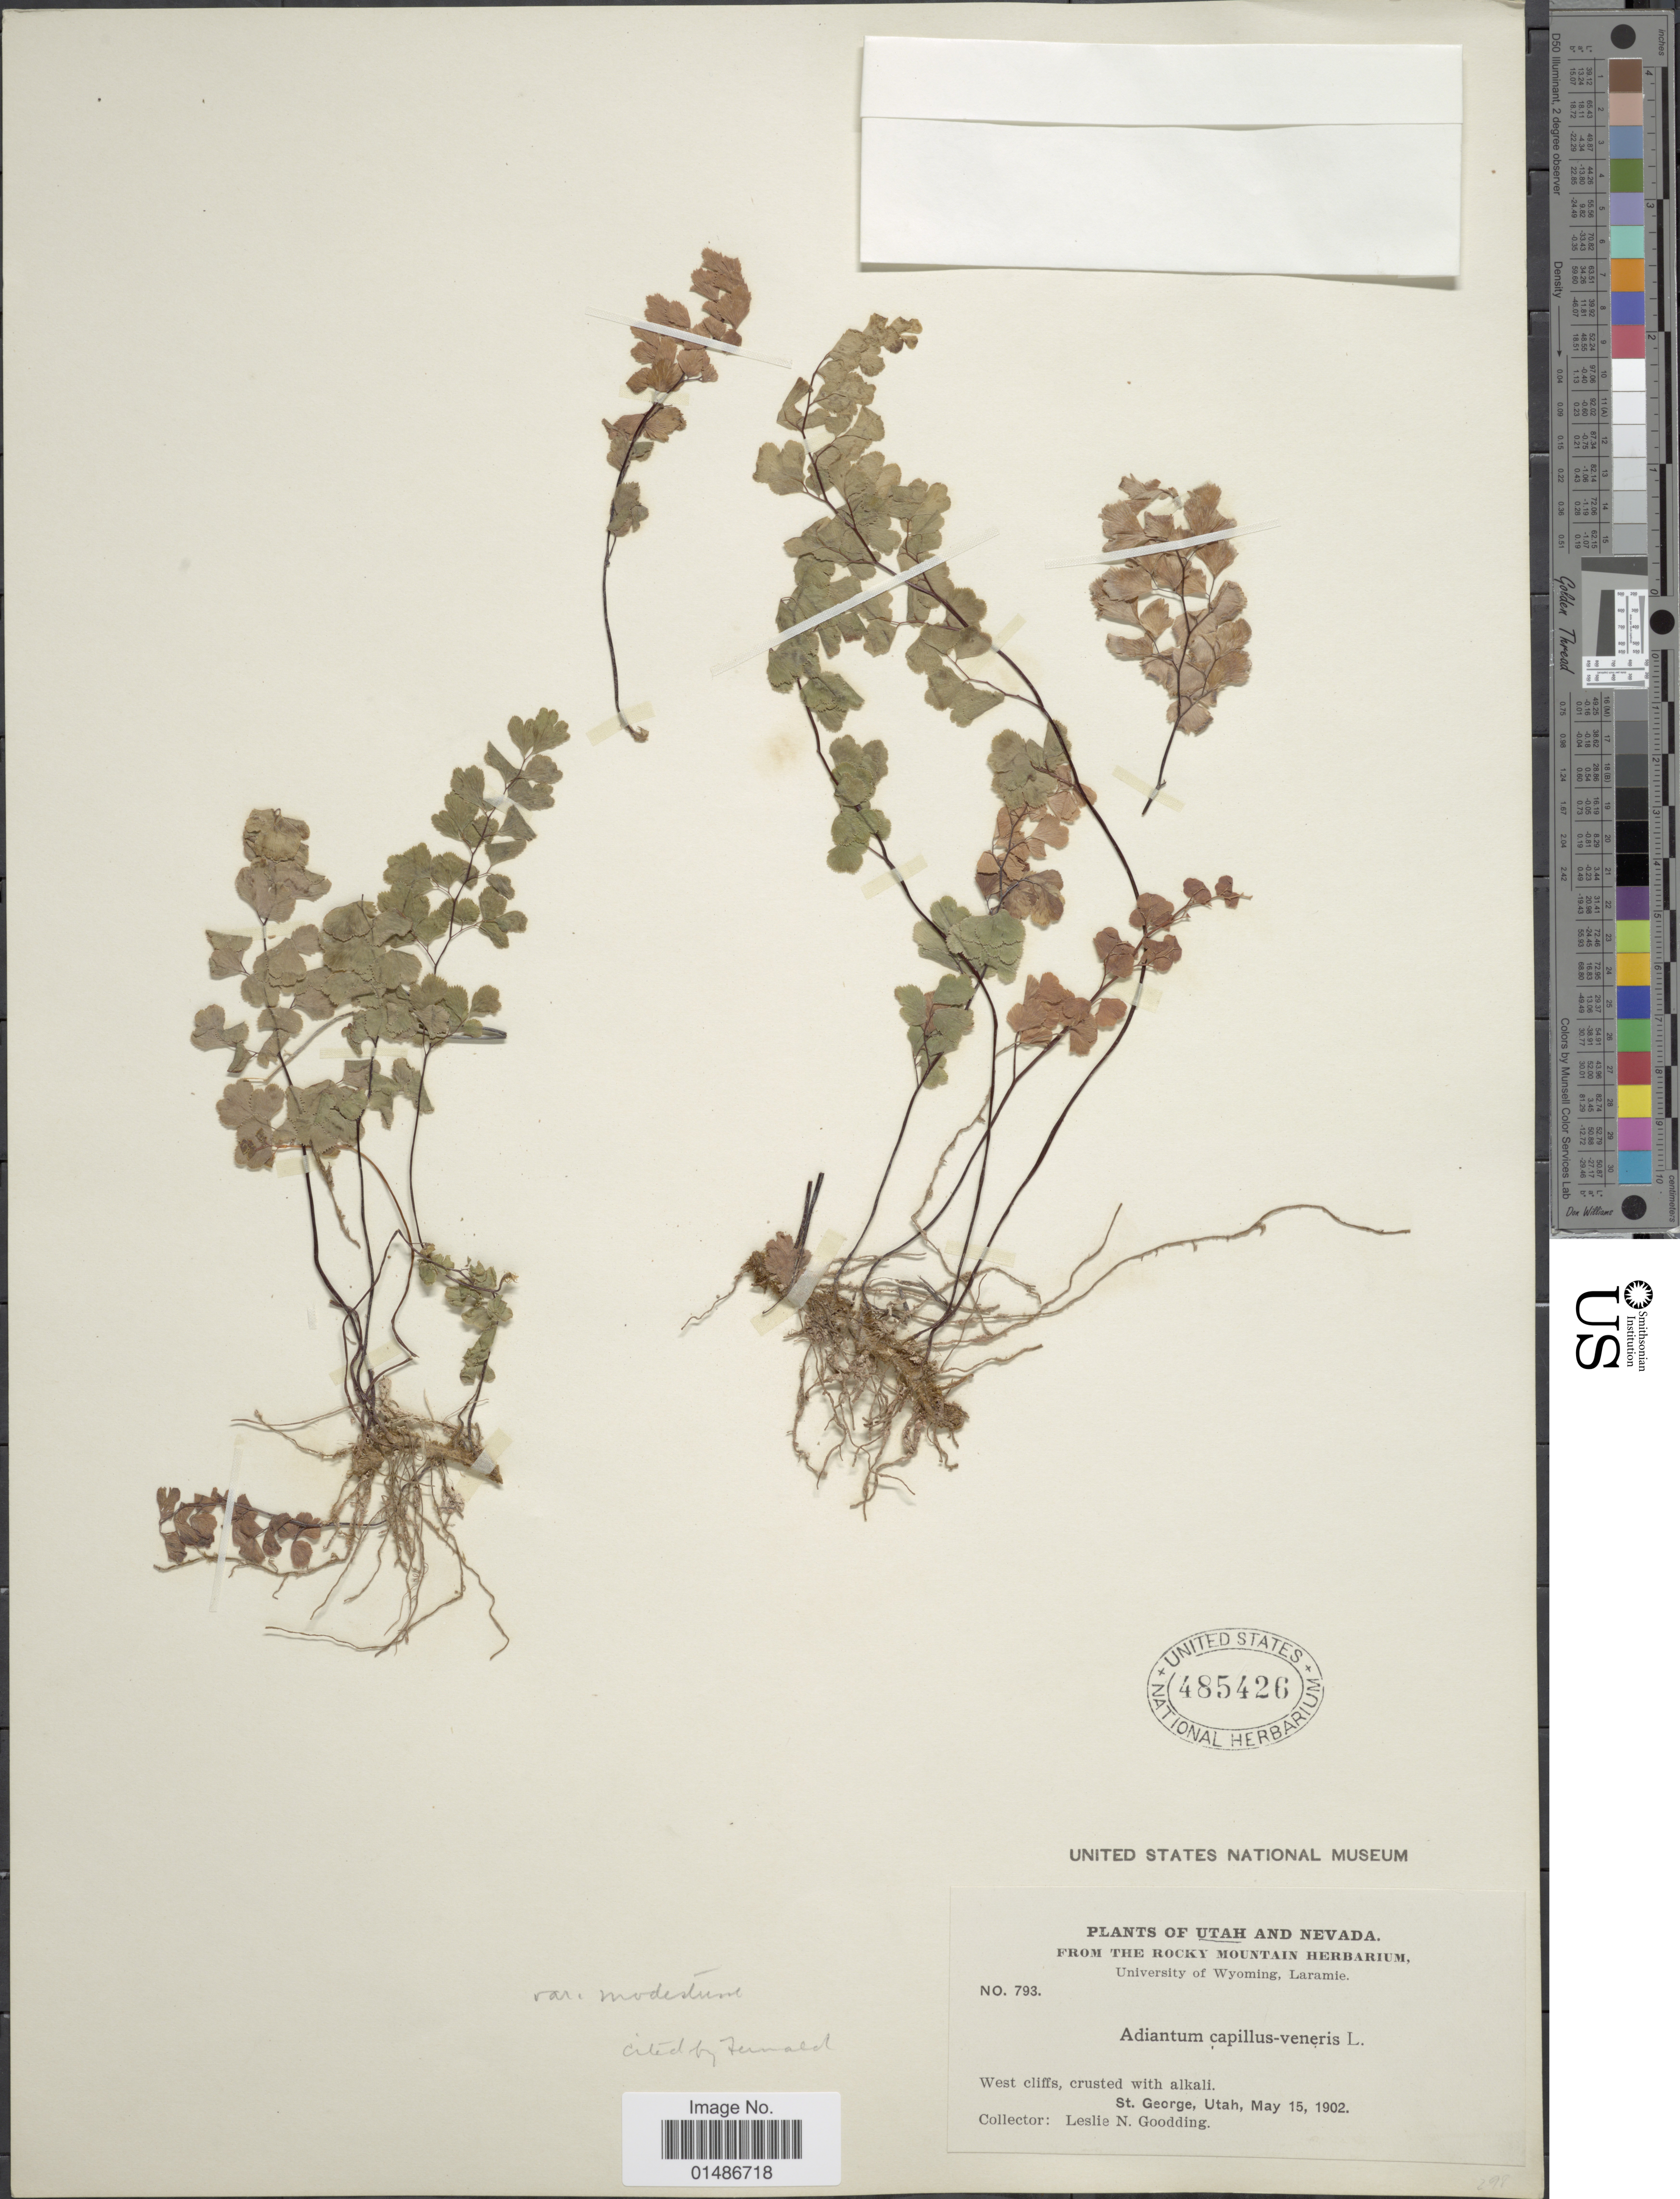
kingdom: Plantae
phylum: Tracheophyta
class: Polypodiopsida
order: Polypodiales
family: Pteridaceae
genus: Adiantum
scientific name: Adiantum capillus-veneris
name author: L.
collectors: L. N. Goodding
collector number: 793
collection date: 1902-05-15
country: United States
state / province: Utah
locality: Plants of Utah and Nevada. West cliffs, crusted with alkali. St. George.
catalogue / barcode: US 485426